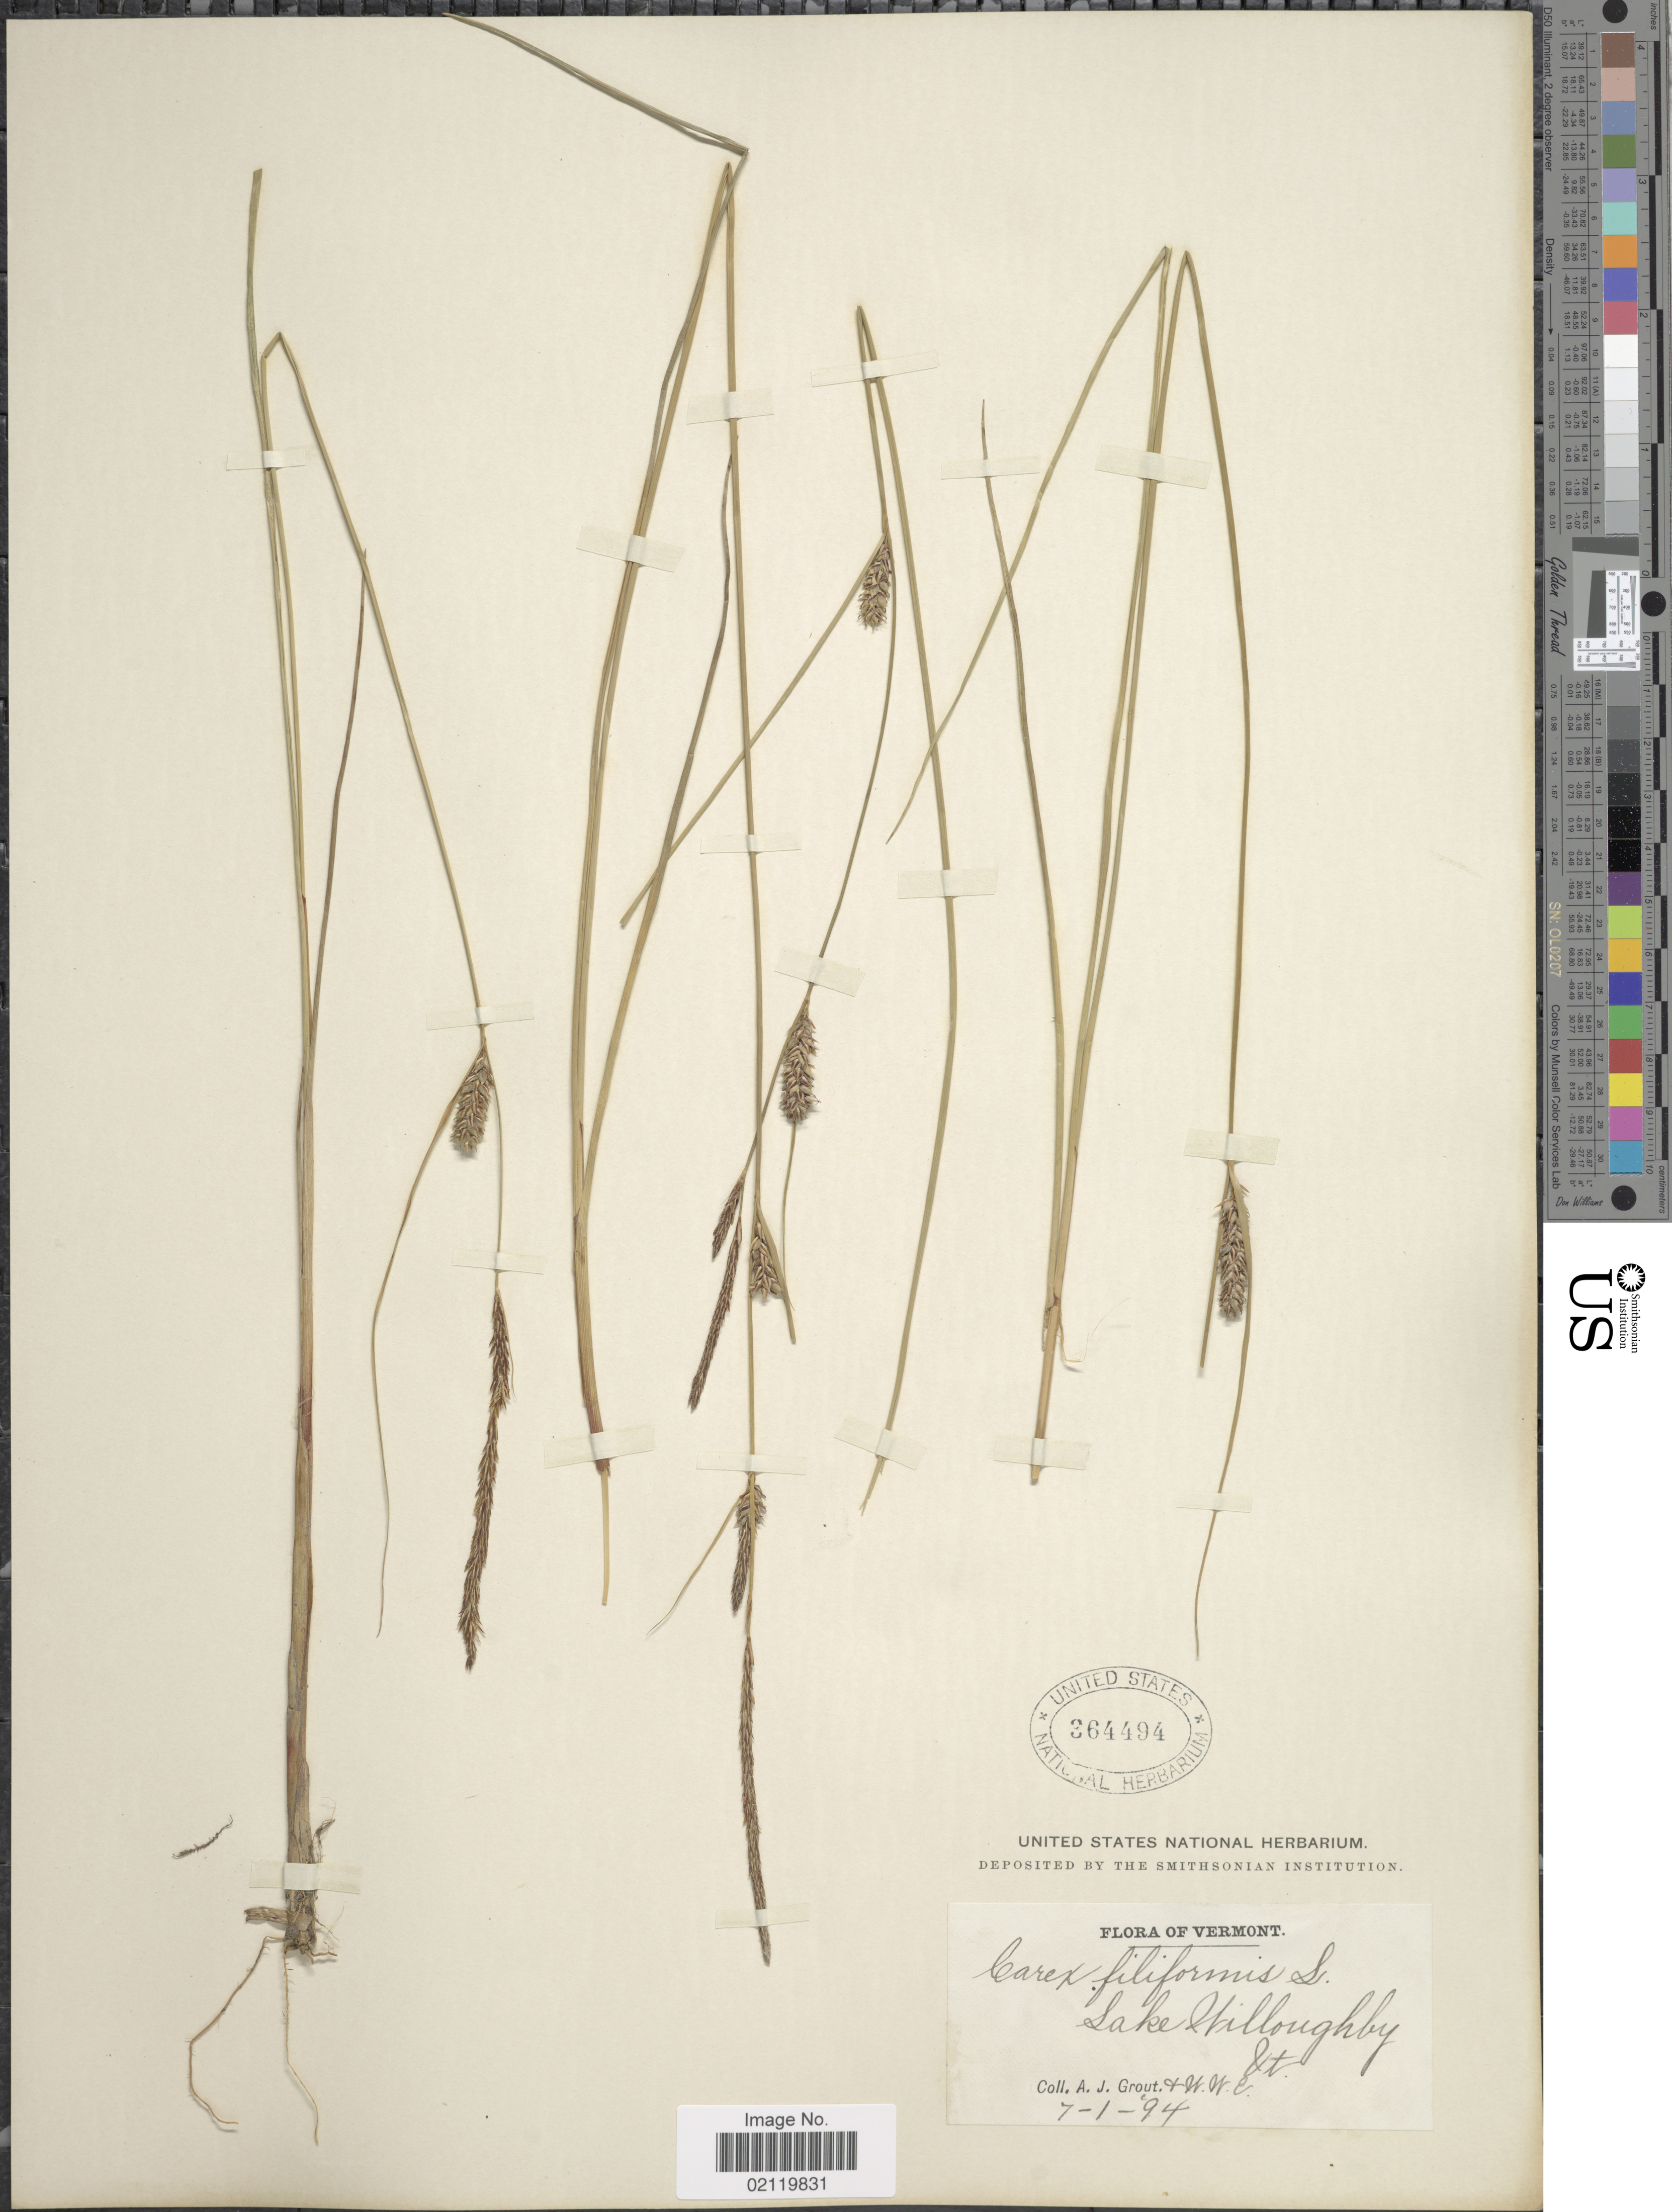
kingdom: Plantae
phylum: Tracheophyta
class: Liliopsida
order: Poales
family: Cyperaceae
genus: Carex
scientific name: Carex lasiocarpa var. americana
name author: Fernald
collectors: A. J. Grout & W. W. E.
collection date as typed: Transcribed d/m/y: 1/7/94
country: United States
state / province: Vermont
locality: Lake Willoughby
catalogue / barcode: US 364494